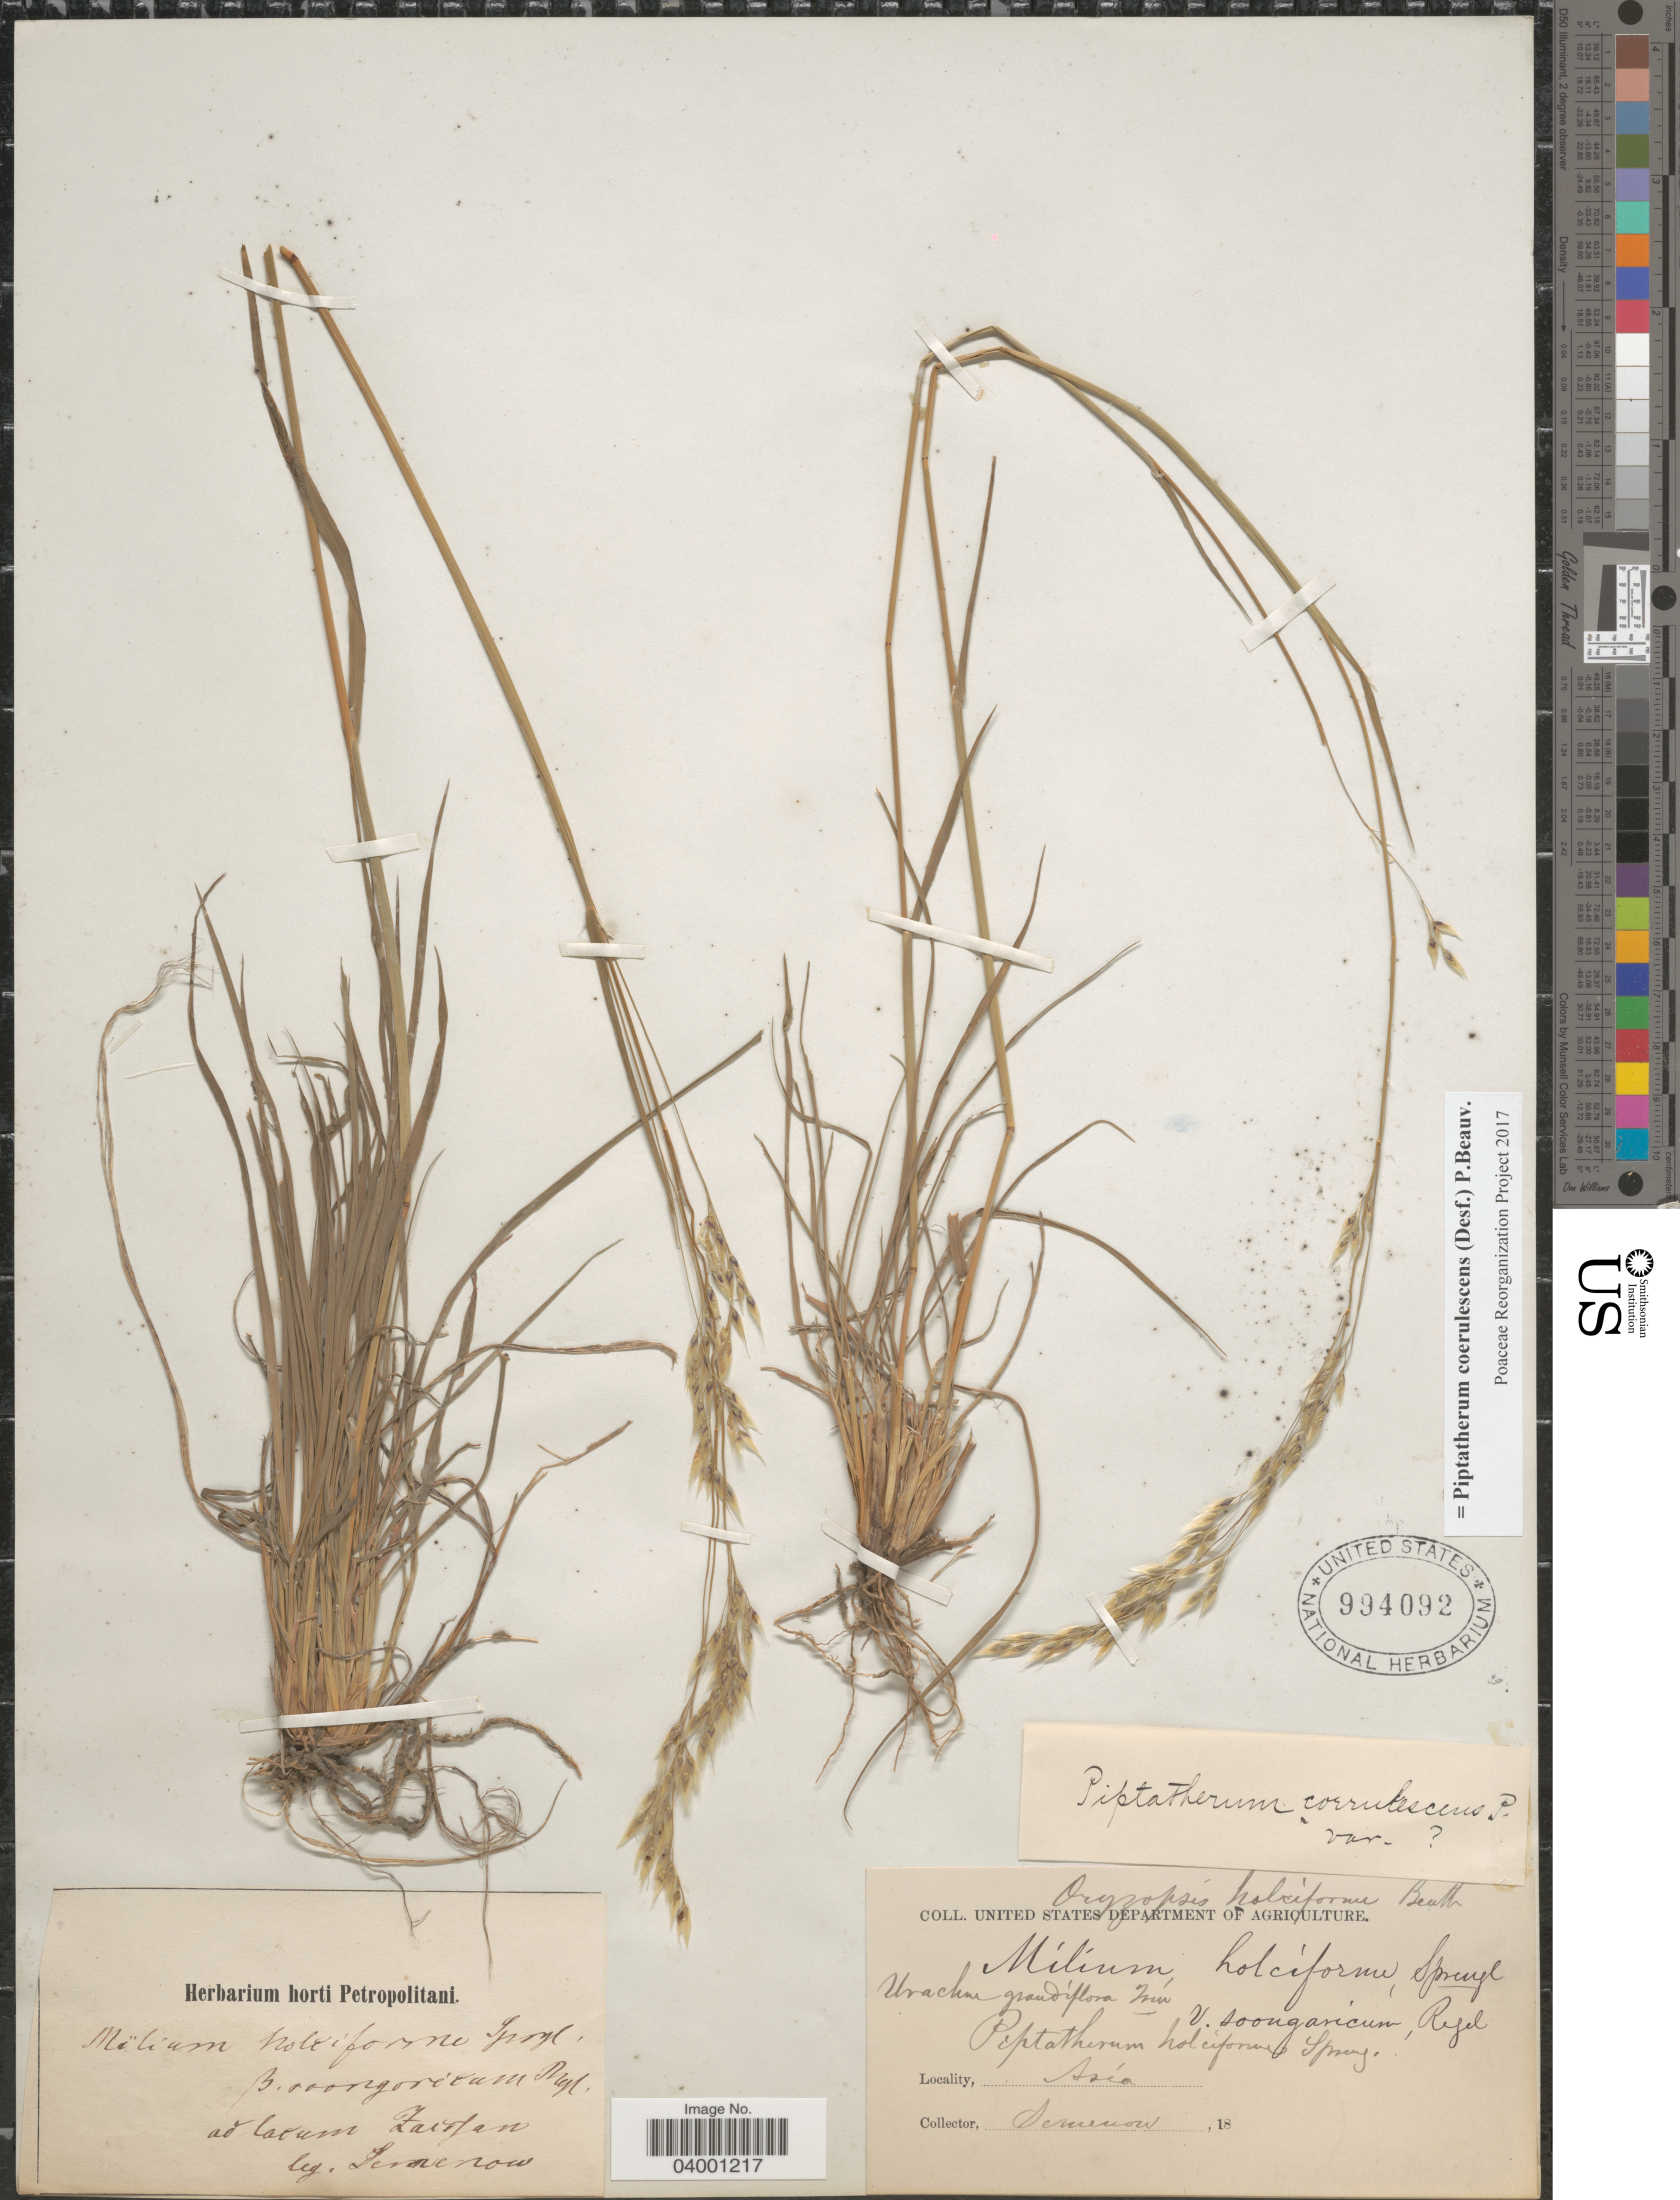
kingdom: Plantae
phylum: Tracheophyta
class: Liliopsida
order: Poales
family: Poaceae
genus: Piptatherum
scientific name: Piptatherum coerulescens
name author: (Desf.) P. Beauv.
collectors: P. P. Semenov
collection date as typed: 18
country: China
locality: Ad lacum Zairfan. Asia. [interpreted]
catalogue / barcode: US 994092